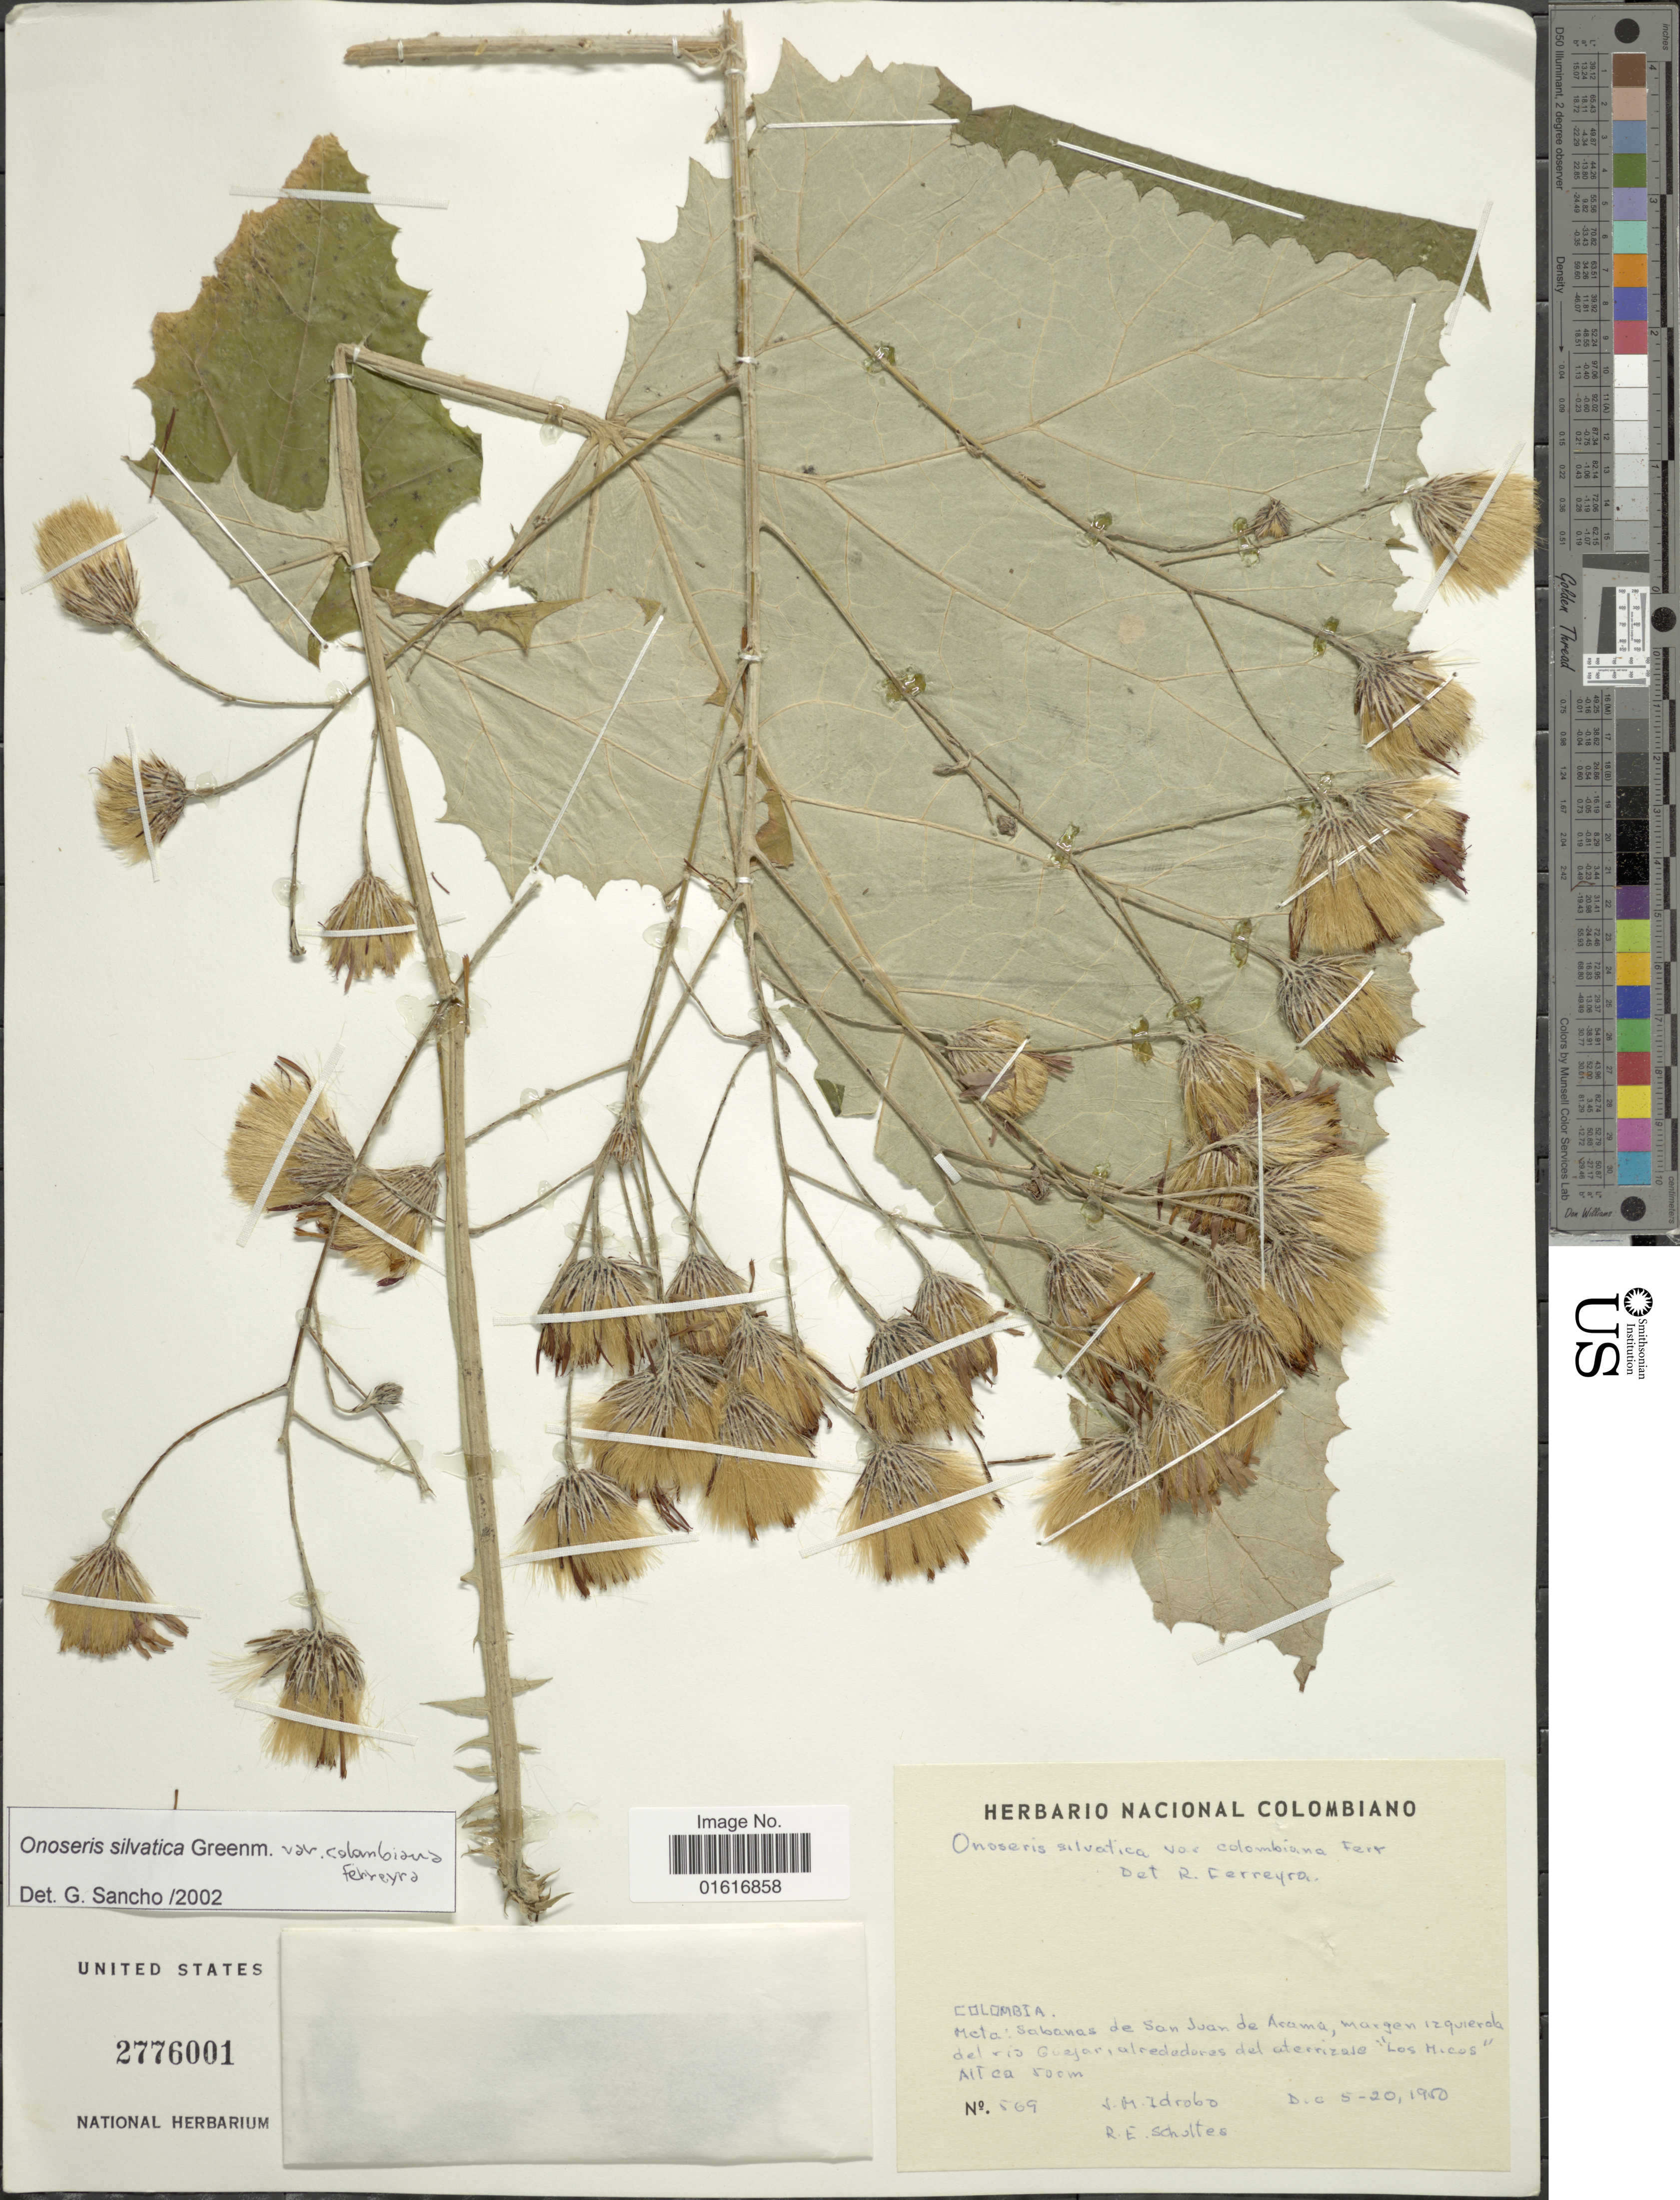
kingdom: Plantae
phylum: Tracheophyta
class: Magnoliopsida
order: Asterales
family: Asteraceae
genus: Onoseris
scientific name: Onoseris silvatica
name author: Greenm.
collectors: J. M. Idrobo & R. Scholtes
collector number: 569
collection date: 1950-05-20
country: Colombia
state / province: Meta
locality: Sabanas de San Juan de Arama, margen izquierda del Rio Guejar, alrededores del aterrizaje "Los Micos"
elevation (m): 500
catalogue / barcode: US 2776001